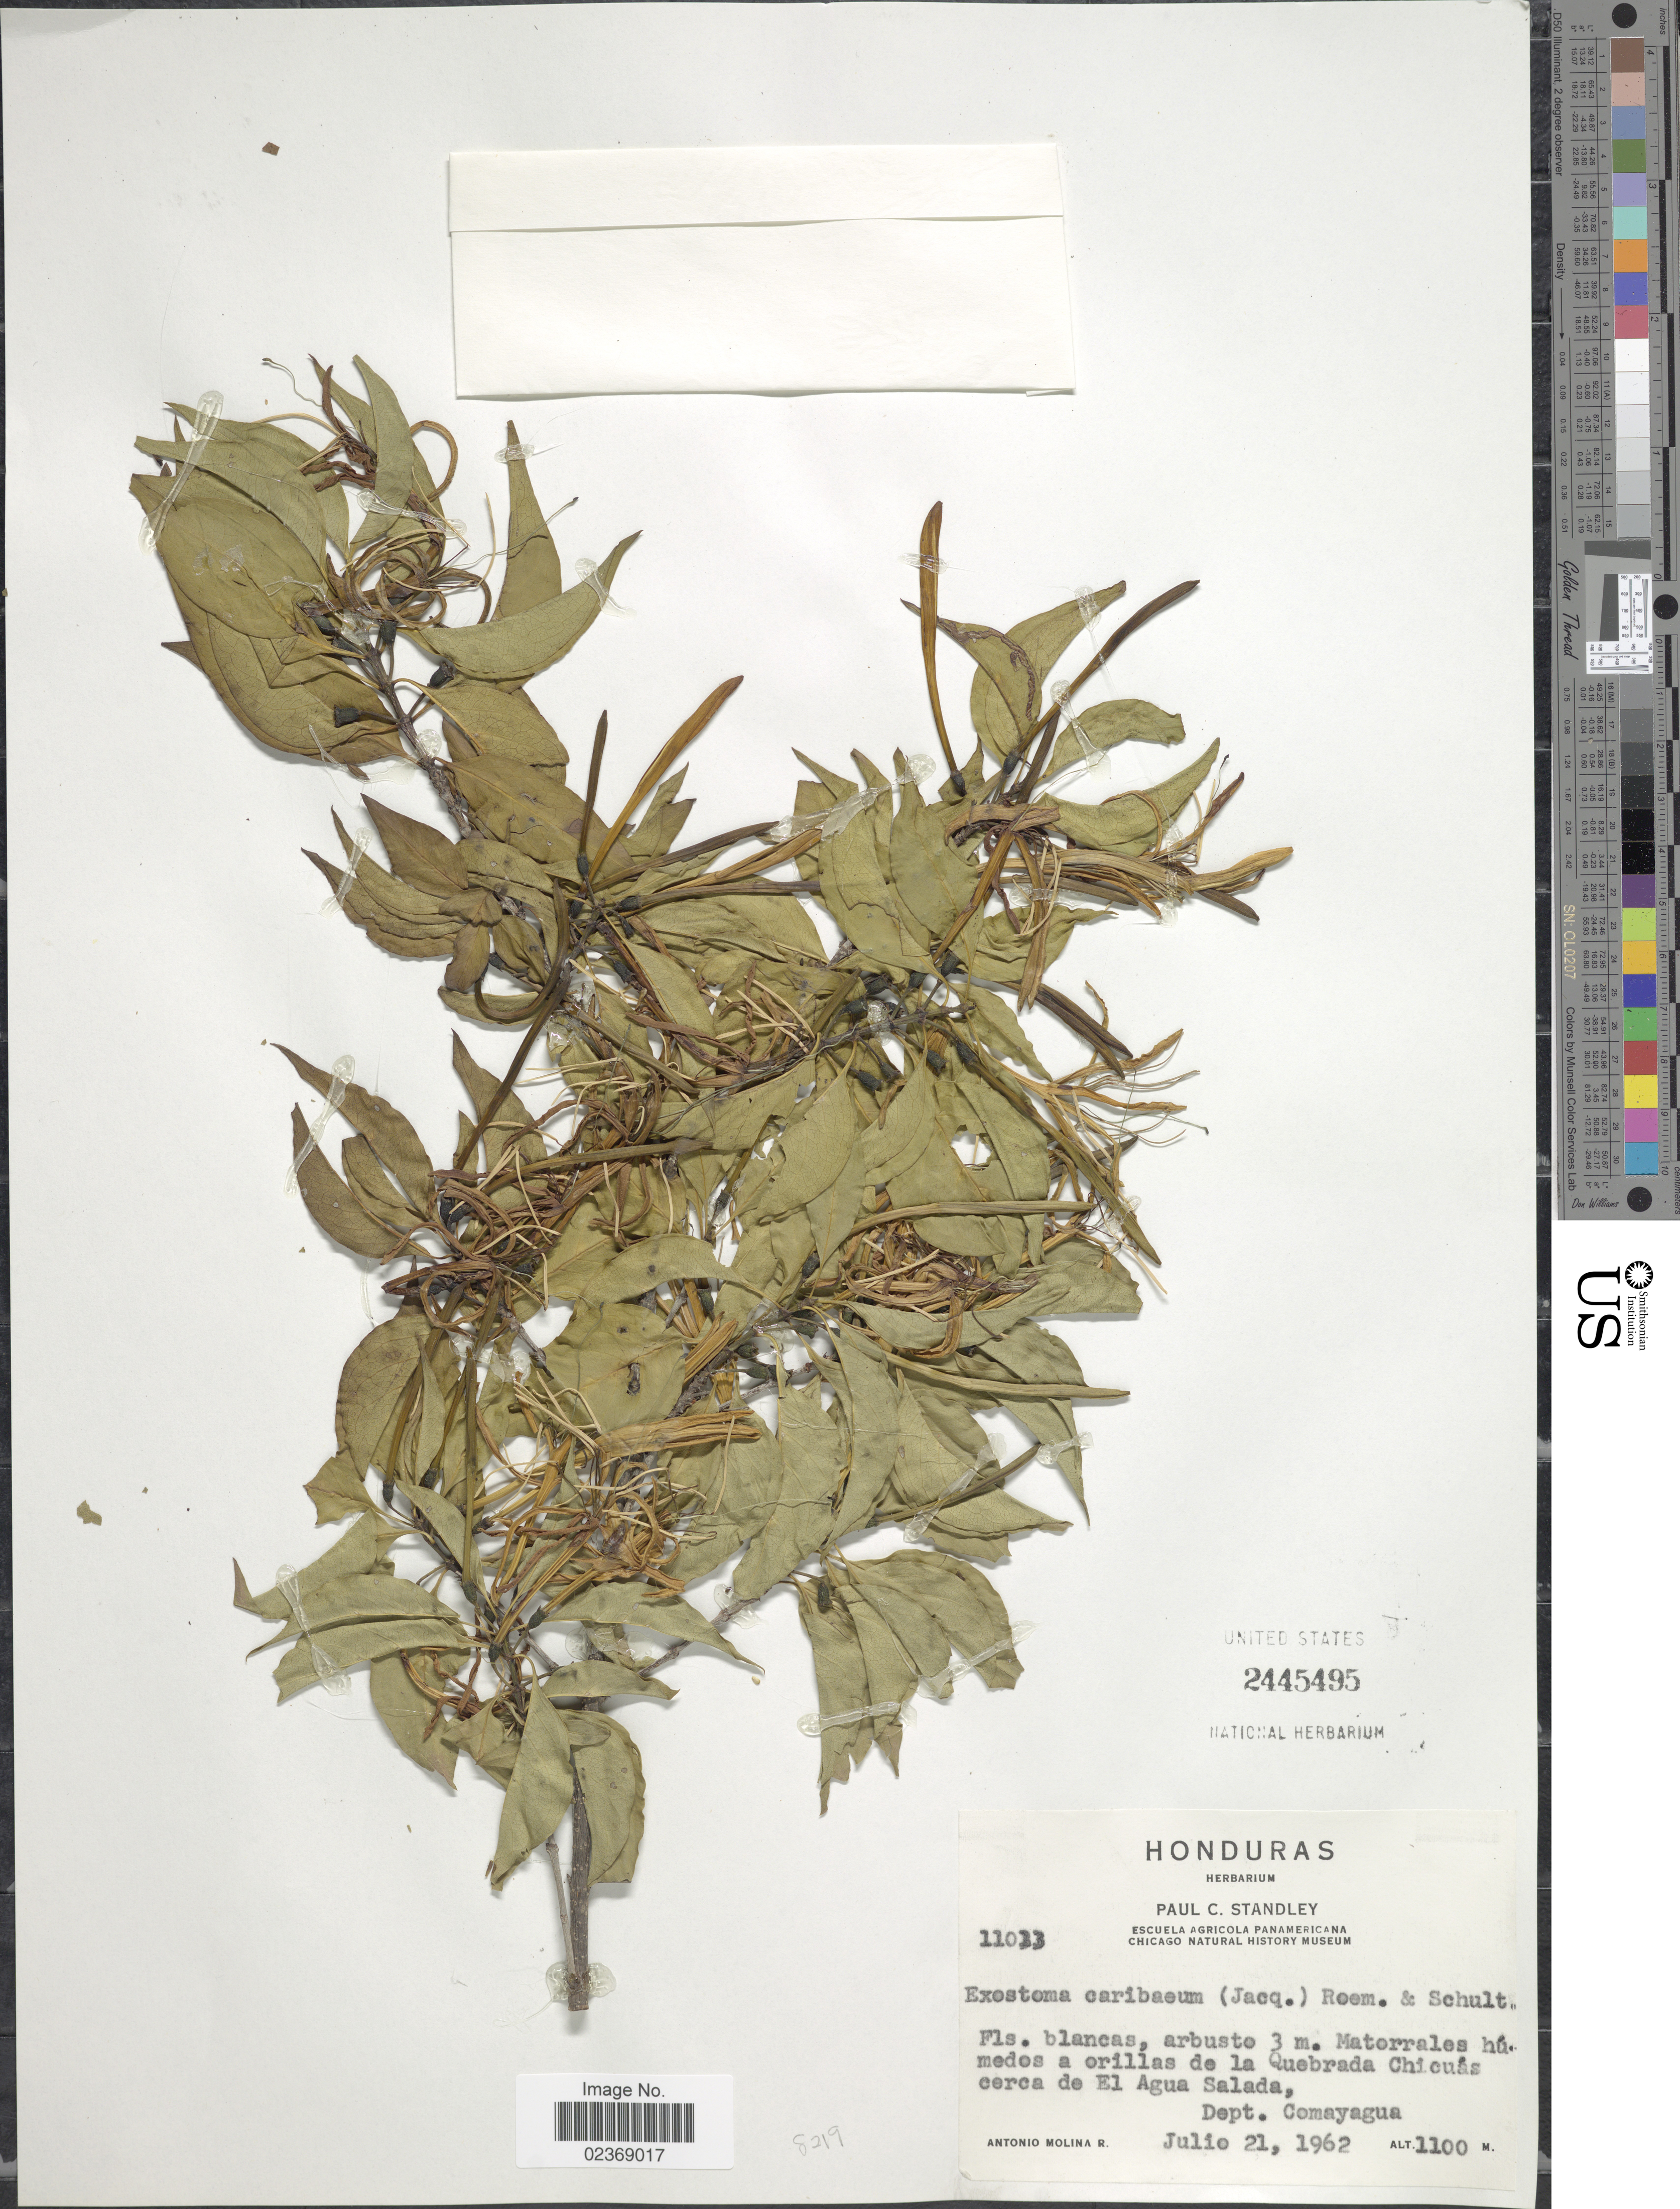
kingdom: Plantae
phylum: Tracheophyta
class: Magnoliopsida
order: Gentianales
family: Rubiaceae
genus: Exostema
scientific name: Exostema caribaeum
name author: (Jacq.) Roem. & Schult.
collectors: A. Molina R.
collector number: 11013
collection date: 1962-07-21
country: Honduras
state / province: Comayagua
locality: Matorrales húmedos a orillas de la Quebrada Chicuás cerca de El Agua Salada, Dept. Comaygua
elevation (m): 1100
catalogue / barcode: US 2445495